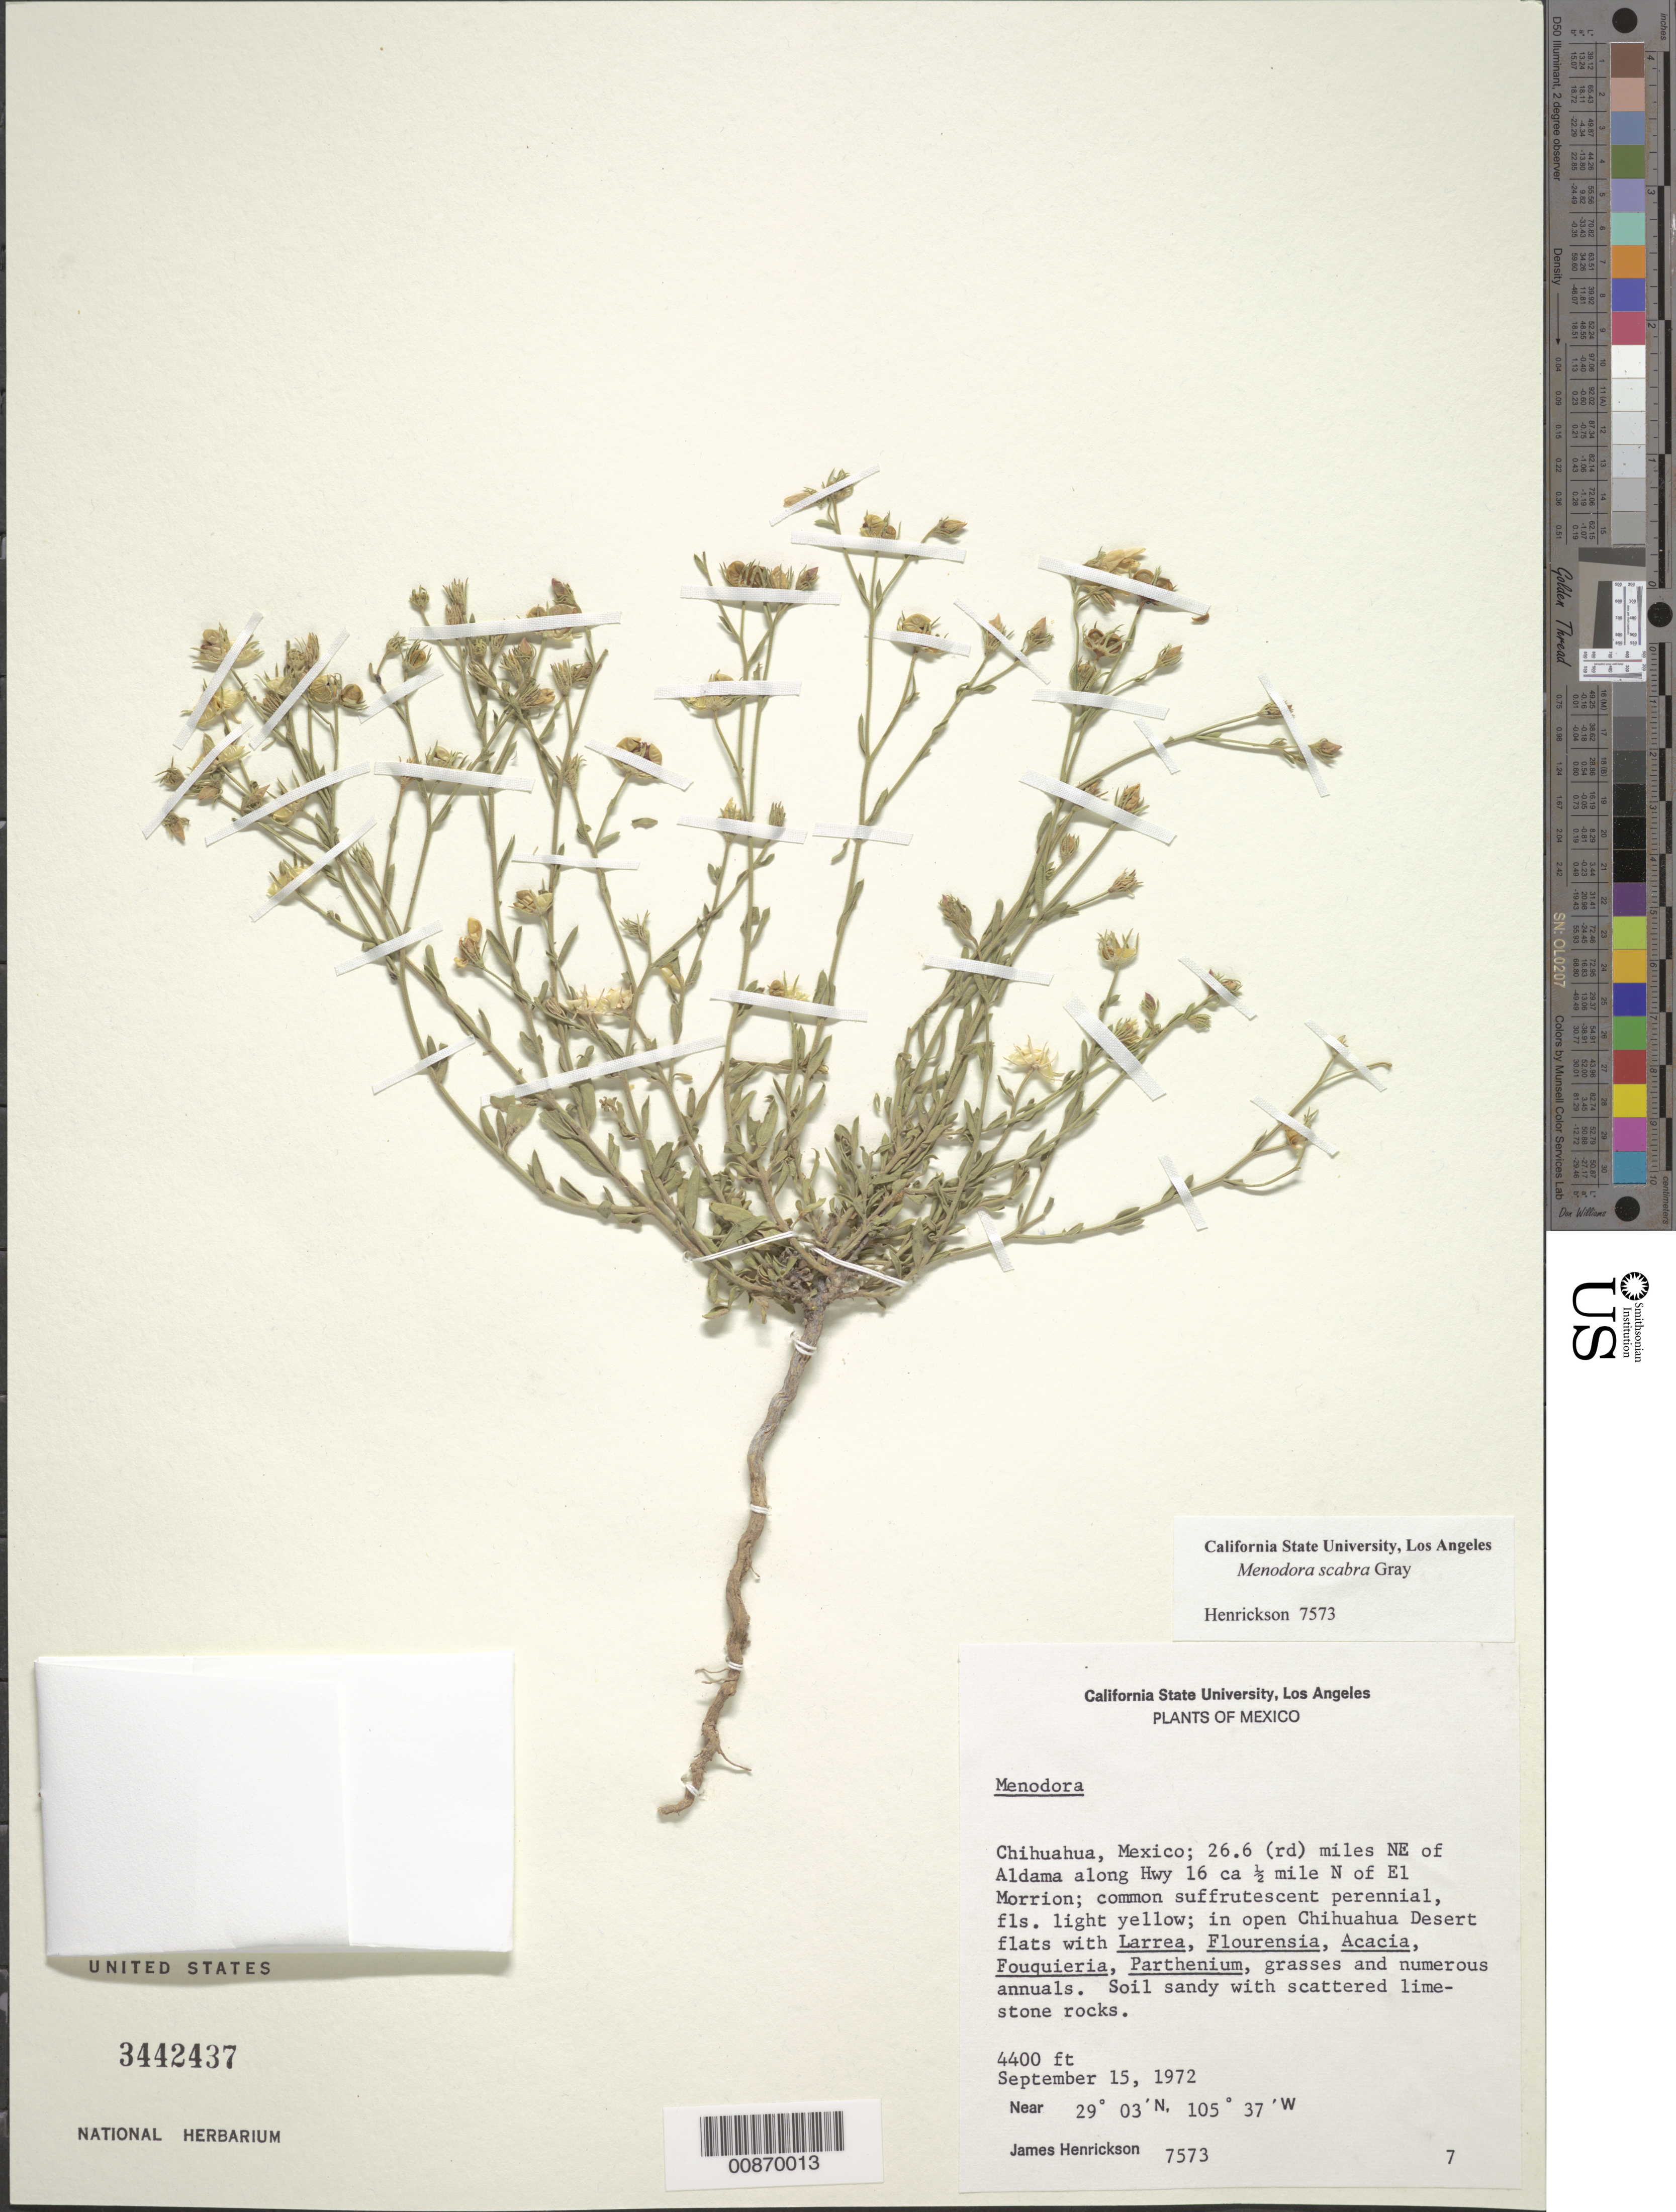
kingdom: Plantae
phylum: Tracheophyta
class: Magnoliopsida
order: Lamiales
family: Oleaceae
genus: Menodora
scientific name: Menodora scabra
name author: A. Gray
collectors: J. Henrickson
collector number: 7573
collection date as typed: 15 Sep 1972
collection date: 1972-09-15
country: Mexico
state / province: Chihuahua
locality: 26.6. (rd) miles NE of Aldama along Hwy 16 ca ½ mile N of El Morrion.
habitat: In open Chihuahua Desert flats with Larrea, Flourensia, Acacia, Fouquieria, Parthenium, grasses and numerous annuals.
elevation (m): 1341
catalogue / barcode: US 3442437